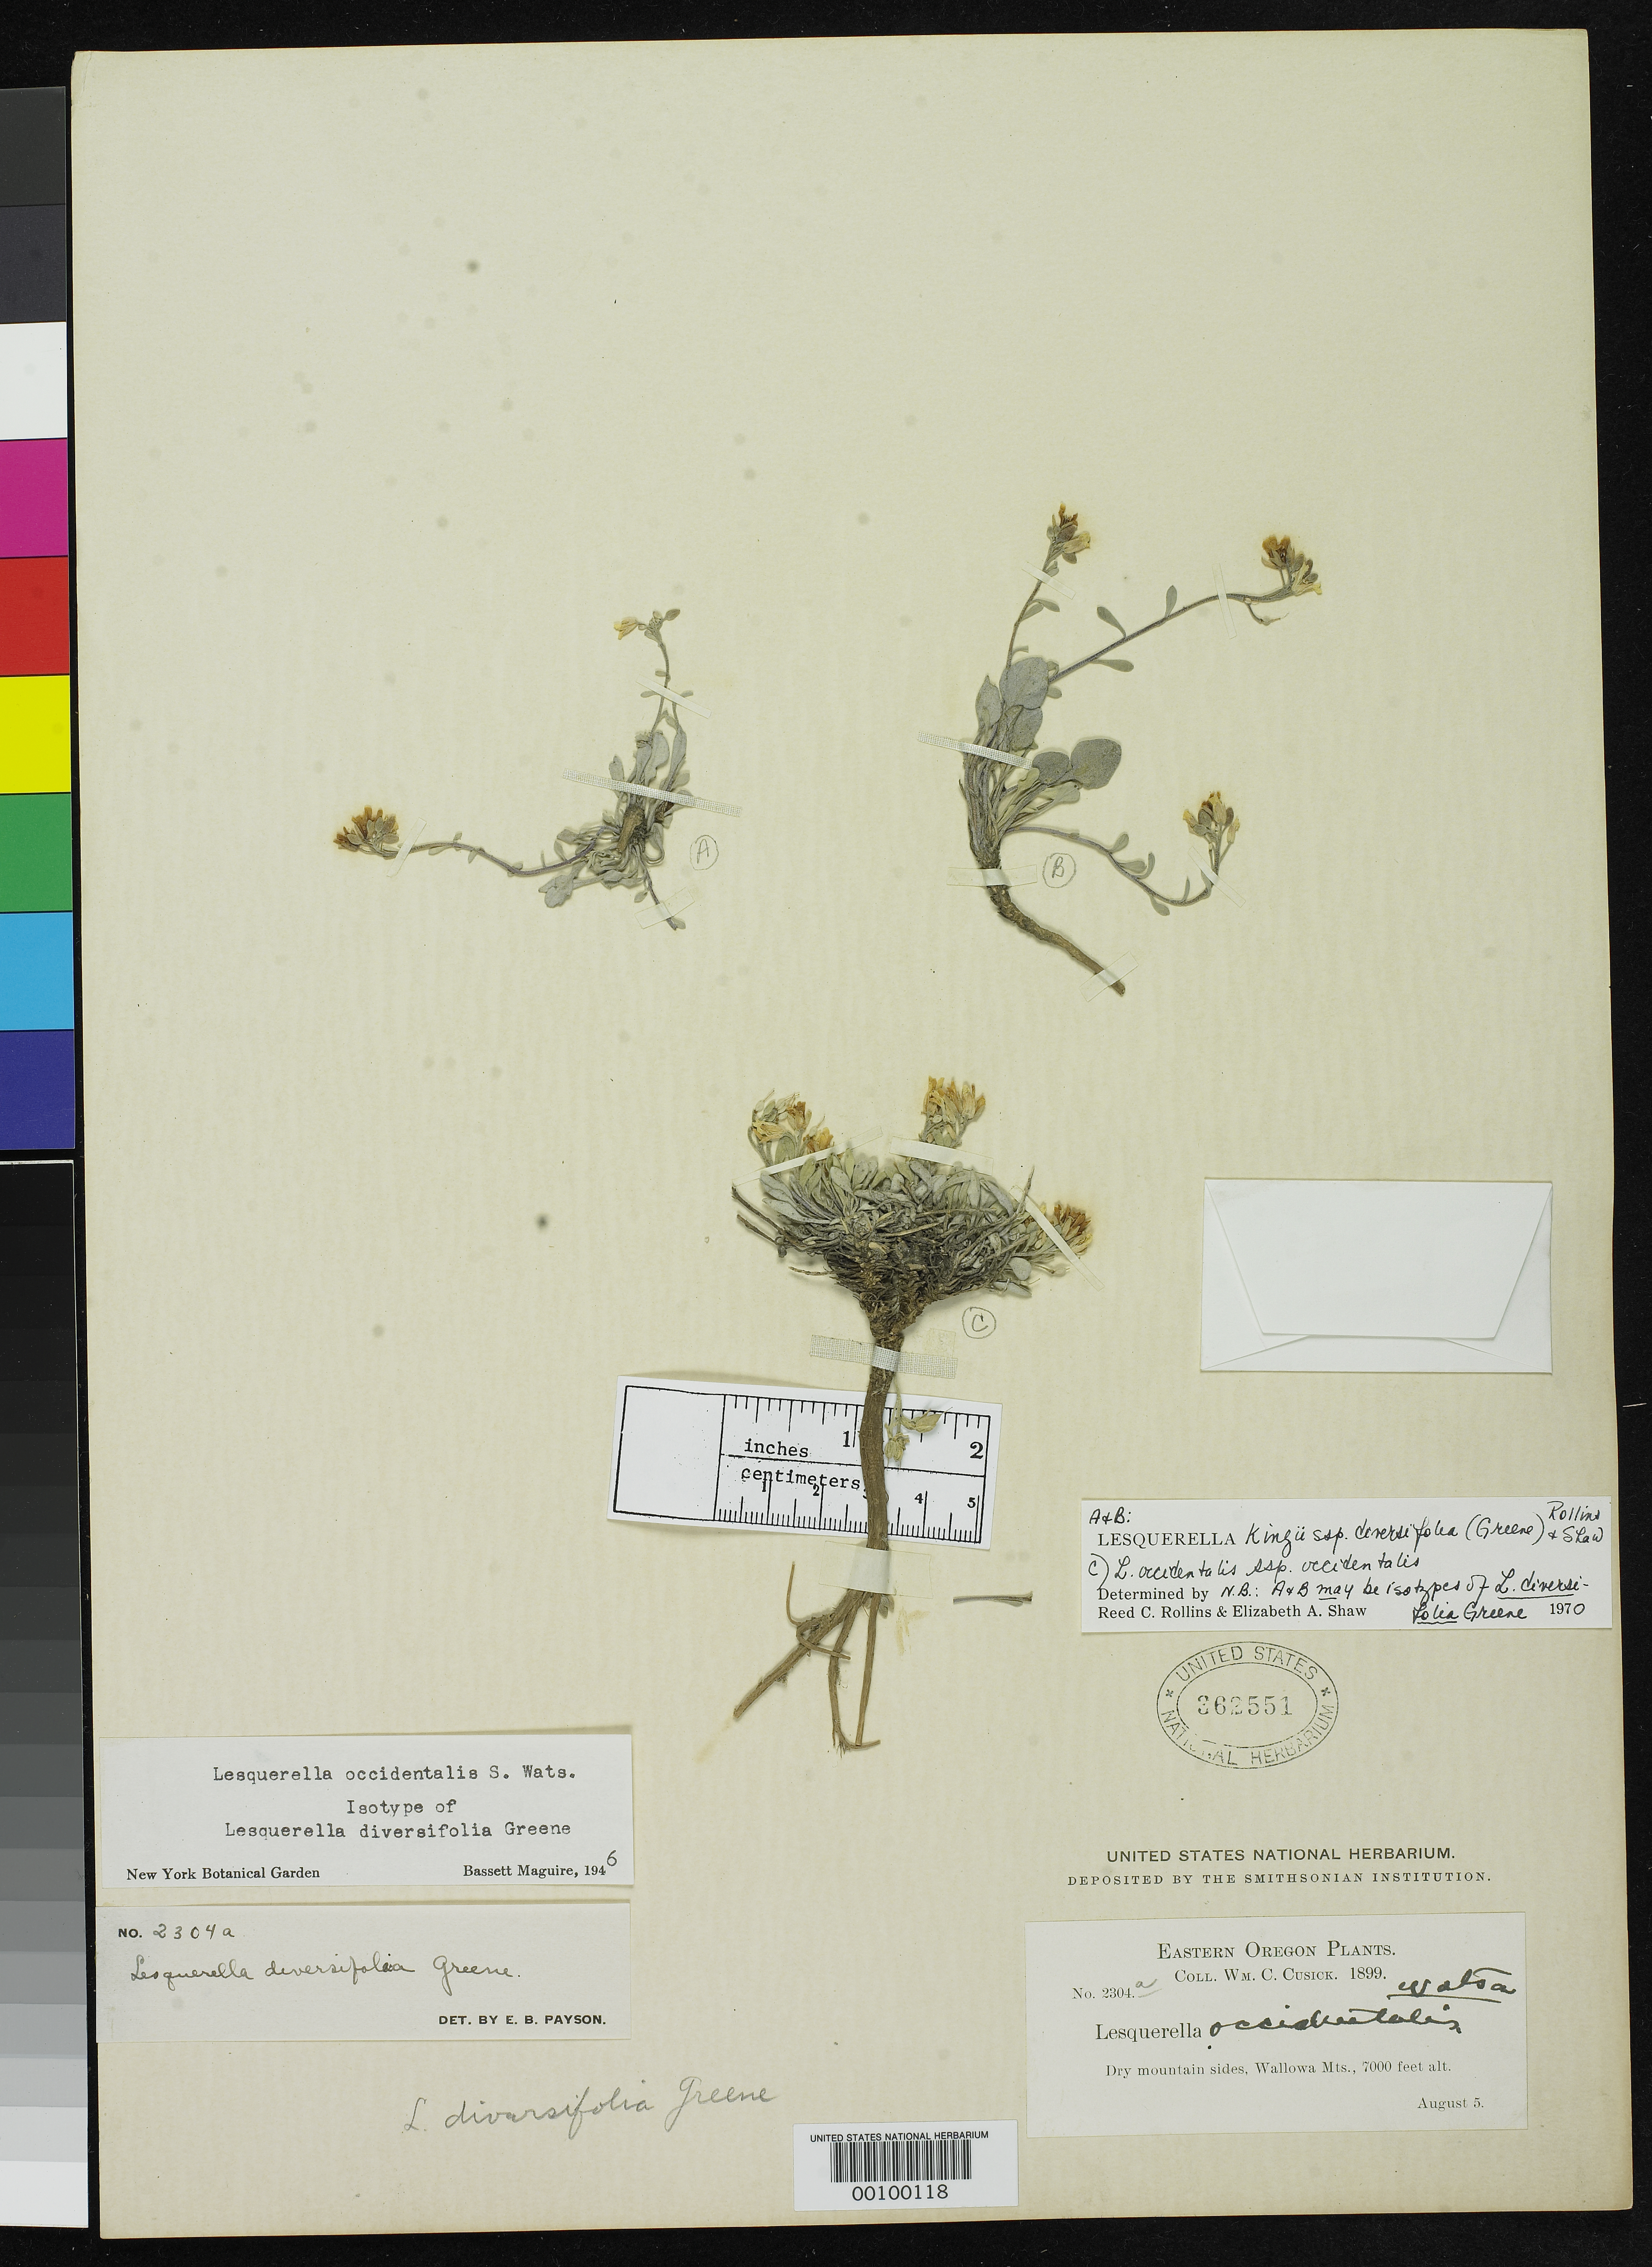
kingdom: Plantae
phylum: Tracheophyta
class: Magnoliopsida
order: Brassicales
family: Brassicaceae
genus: Lesquerella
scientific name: Lesquerella diversifolia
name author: Greene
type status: Isotype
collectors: W. C. Cusick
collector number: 2304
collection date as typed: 05 Aug 1899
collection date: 1899-08-05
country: United States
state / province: Oregon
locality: Mountain sides, Wallowa Mountains.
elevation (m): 2134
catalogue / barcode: US 362551